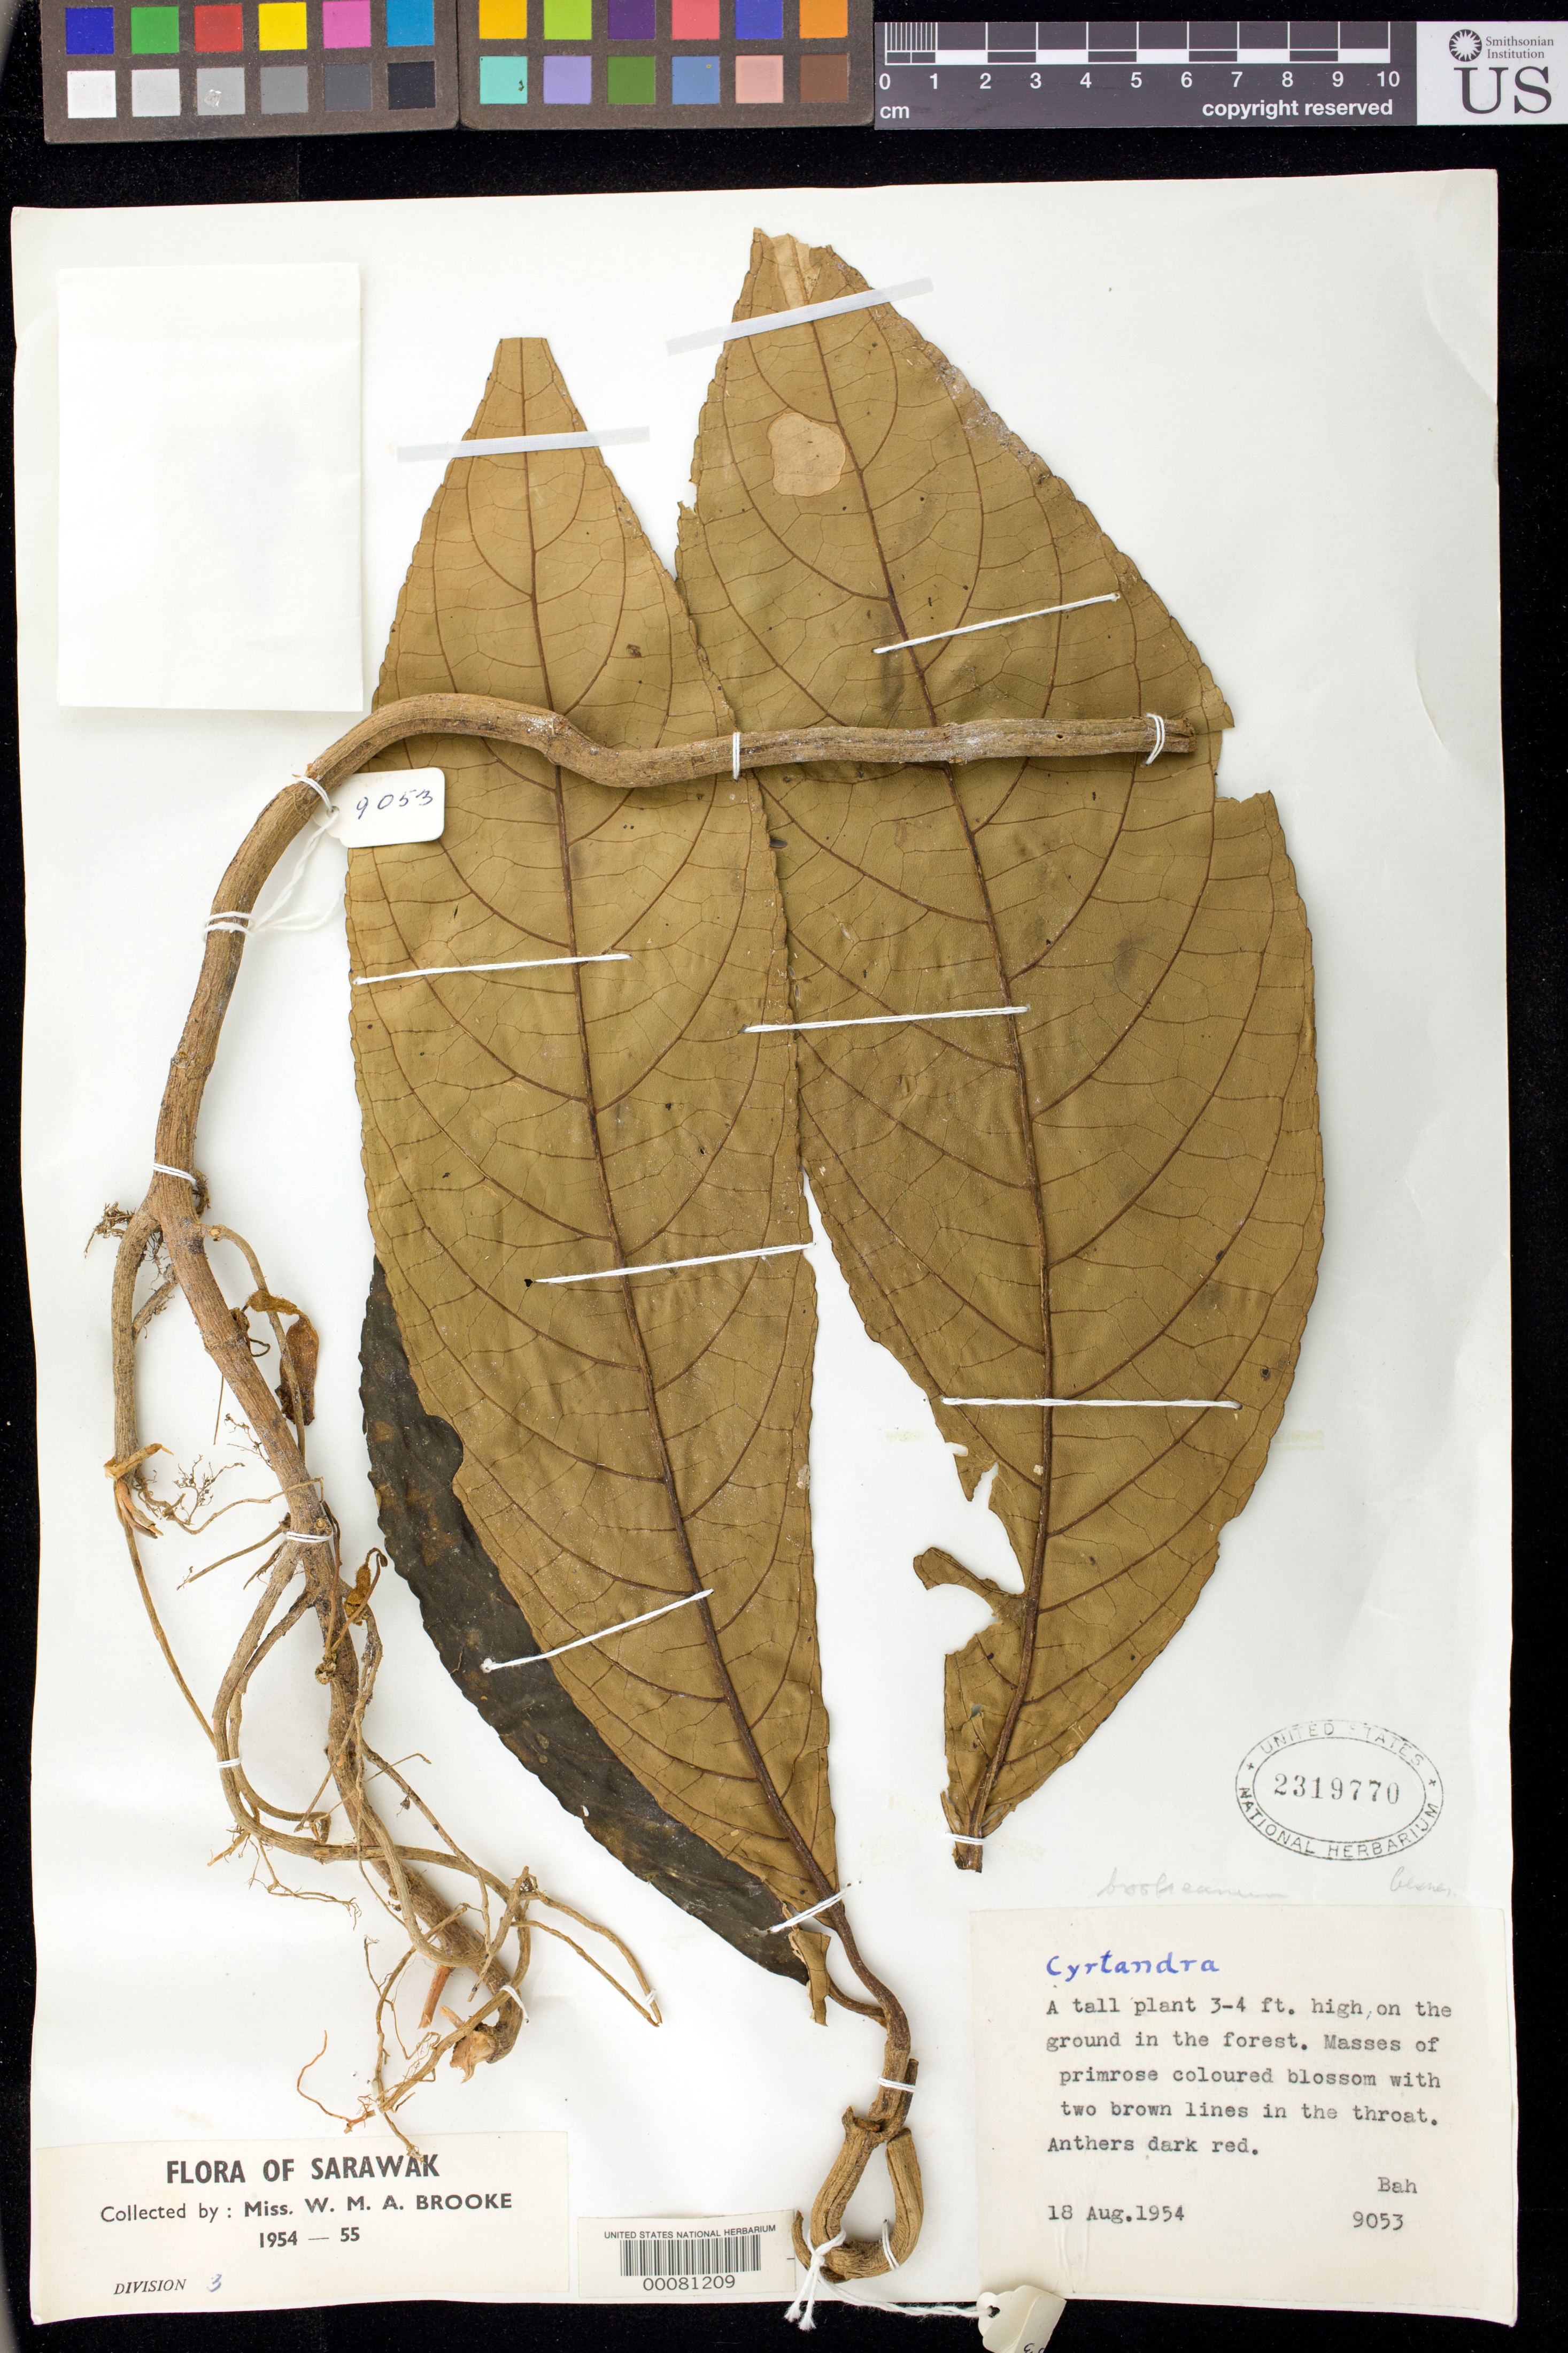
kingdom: Plantae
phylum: Tracheophyta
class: Magnoliopsida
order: Lamiales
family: Gesneriaceae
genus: Cyrtandra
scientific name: Cyrtandra sp.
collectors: W. Brooke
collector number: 9053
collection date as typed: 18 Aug 1954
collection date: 1954-08-18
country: Malaysia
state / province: Sarawak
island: Borneo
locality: Bah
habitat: On the ground in the forest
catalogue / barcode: US 2319770